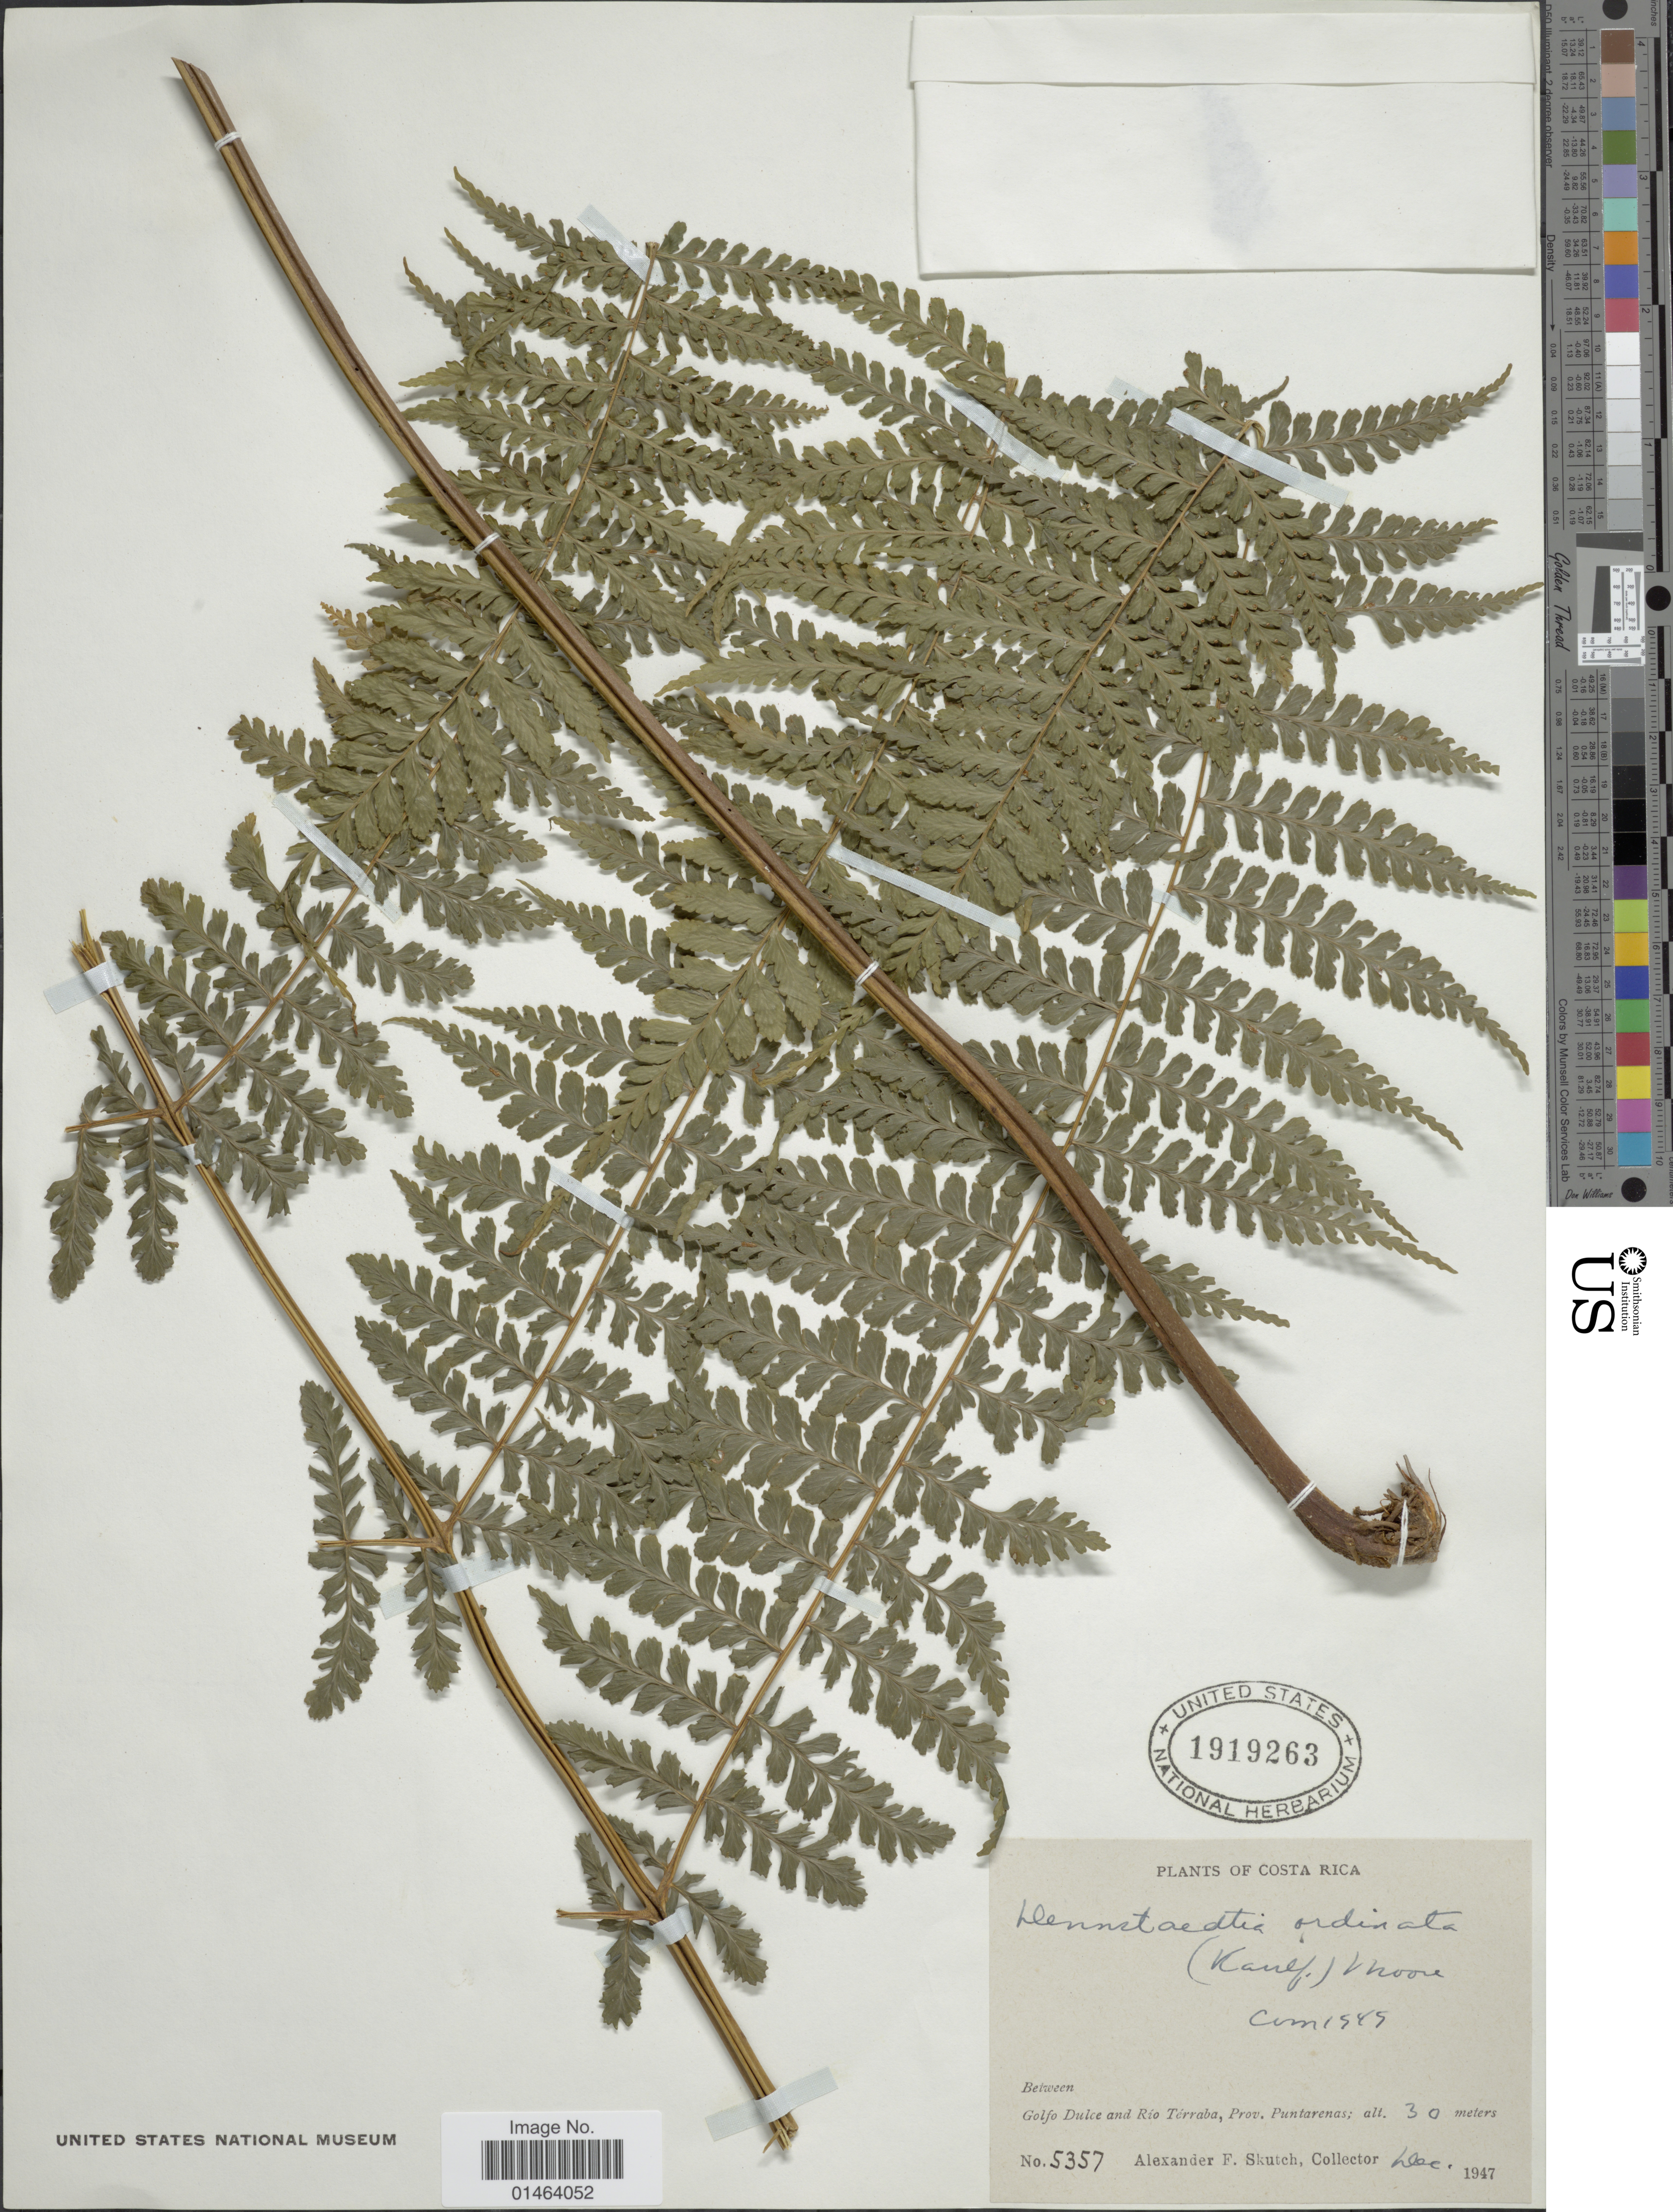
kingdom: Plantae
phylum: Tracheophyta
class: Polypodiopsida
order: Polypodiales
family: Dennstaedtiaceae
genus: Dennstaedtia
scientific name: Dennstaedtia dissecta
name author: (Sw.) T. Moore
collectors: A. F. Skutch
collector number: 5357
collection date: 1947-12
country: Costa Rica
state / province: Puntarenas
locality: Costa Rica, between Golfo Dulce and Rio Terraba.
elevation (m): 30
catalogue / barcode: US 1919263